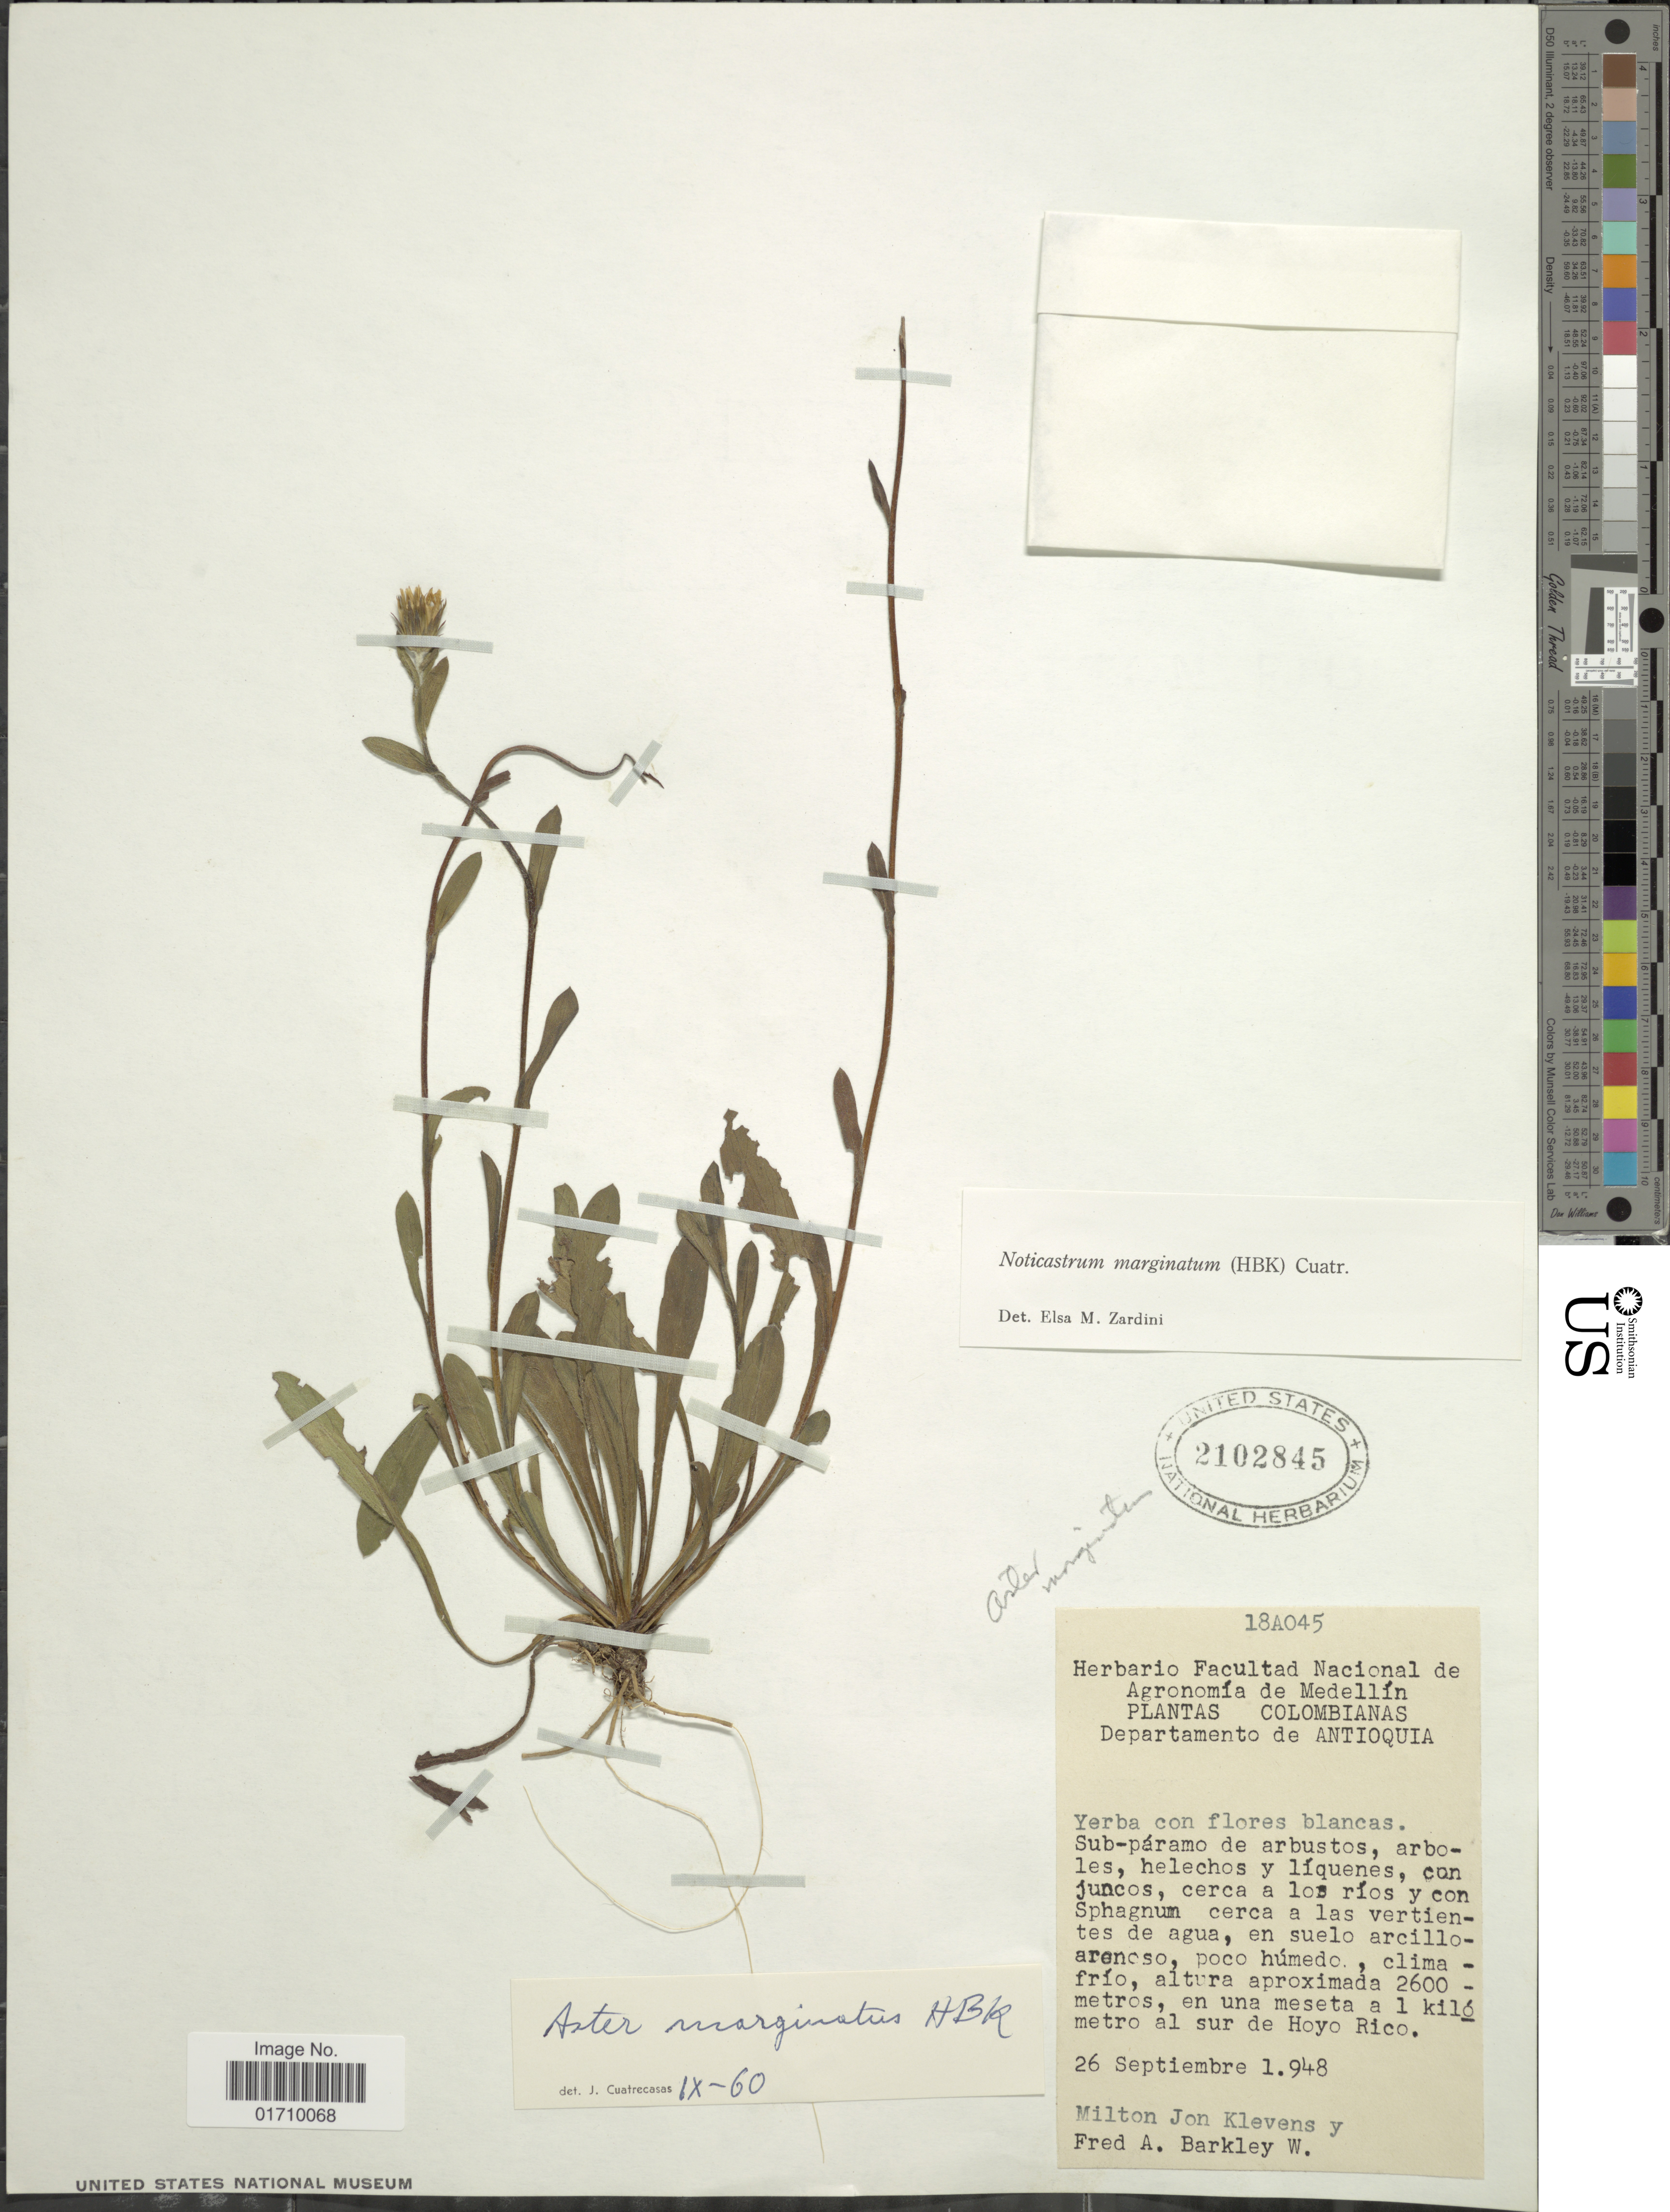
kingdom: Plantae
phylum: Tracheophyta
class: Magnoliopsida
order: Asterales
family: Asteraceae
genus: Noticastrum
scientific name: Noticastrum marginatum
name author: (Kunth) Cuatrec.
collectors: M. Klevens & F. A. Barkley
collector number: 18A045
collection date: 1948-09-26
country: Colombia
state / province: Antioquia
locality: A 1 kilometro al sur de Hoyo Rico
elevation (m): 2600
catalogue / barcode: US 2102845